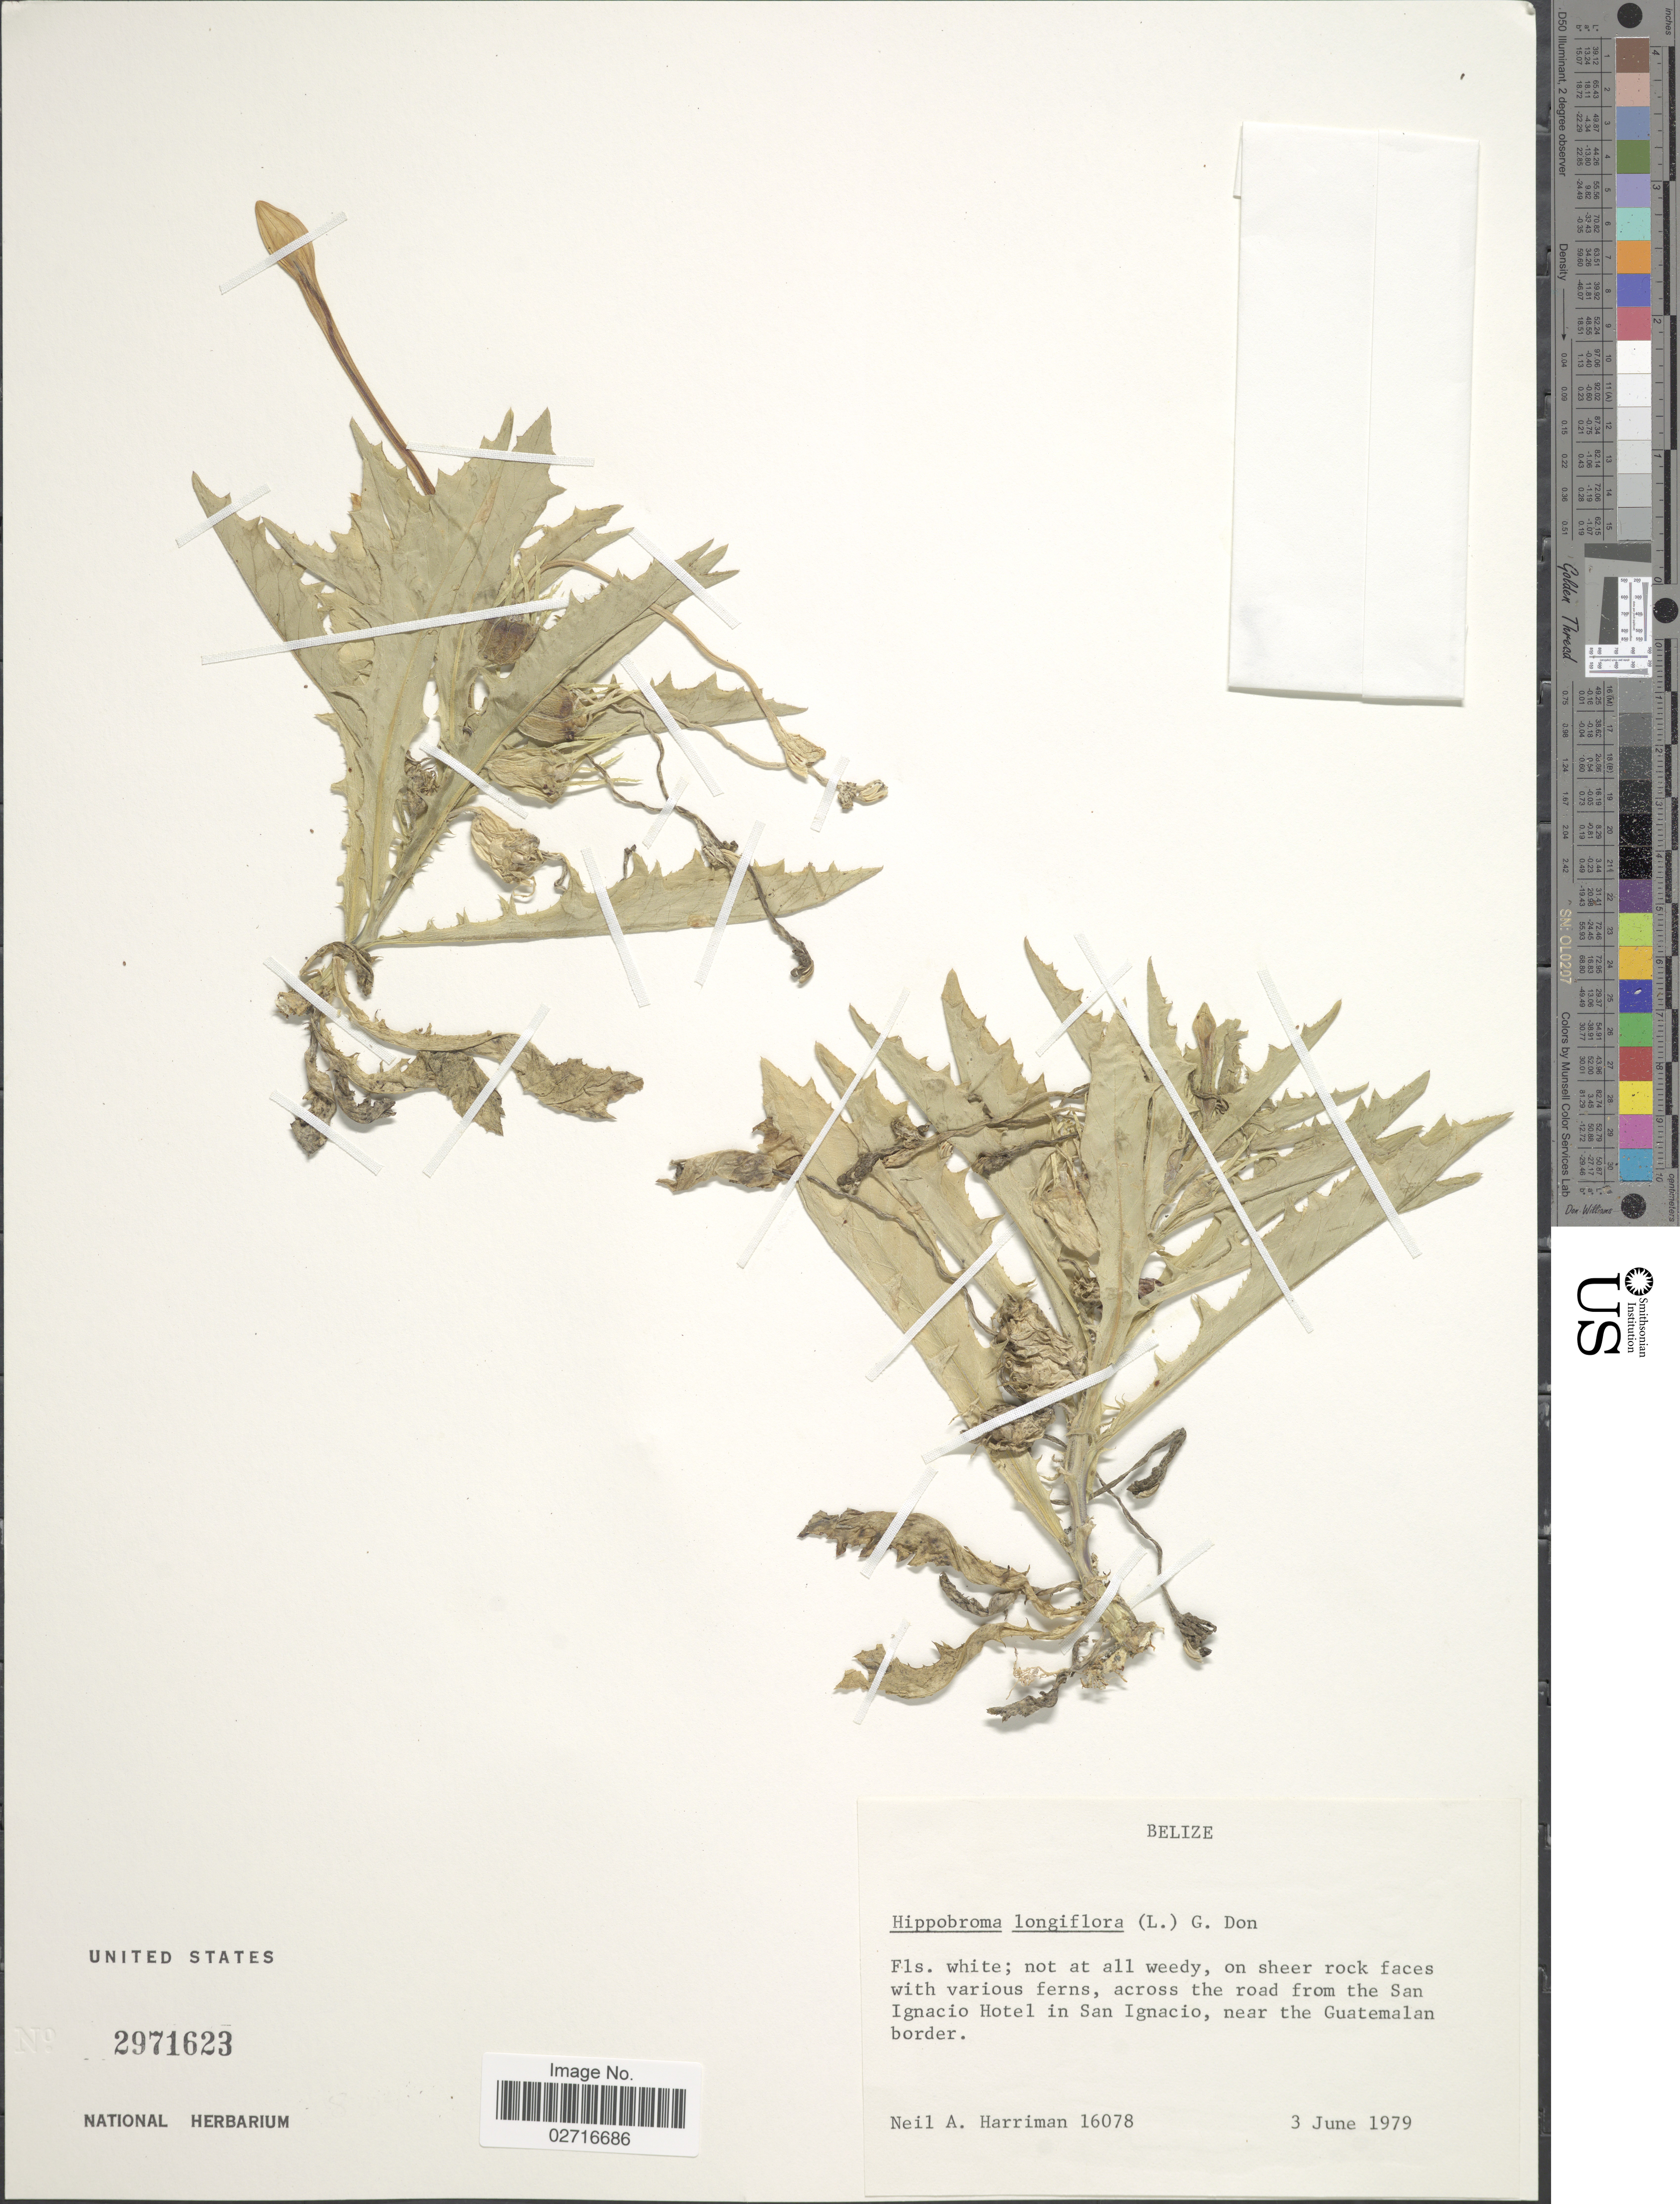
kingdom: Plantae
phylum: Tracheophyta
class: Magnoliopsida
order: Asterales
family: Campanulaceae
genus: Hippobroma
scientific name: Hippobroma longiflora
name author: (L.) G. Don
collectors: N. Harriman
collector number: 16078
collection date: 1979-06-03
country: Belize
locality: Across the road from the San Ignacio Hotel in San Ignacio, near the Guatemalan border.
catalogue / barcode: US 2971623